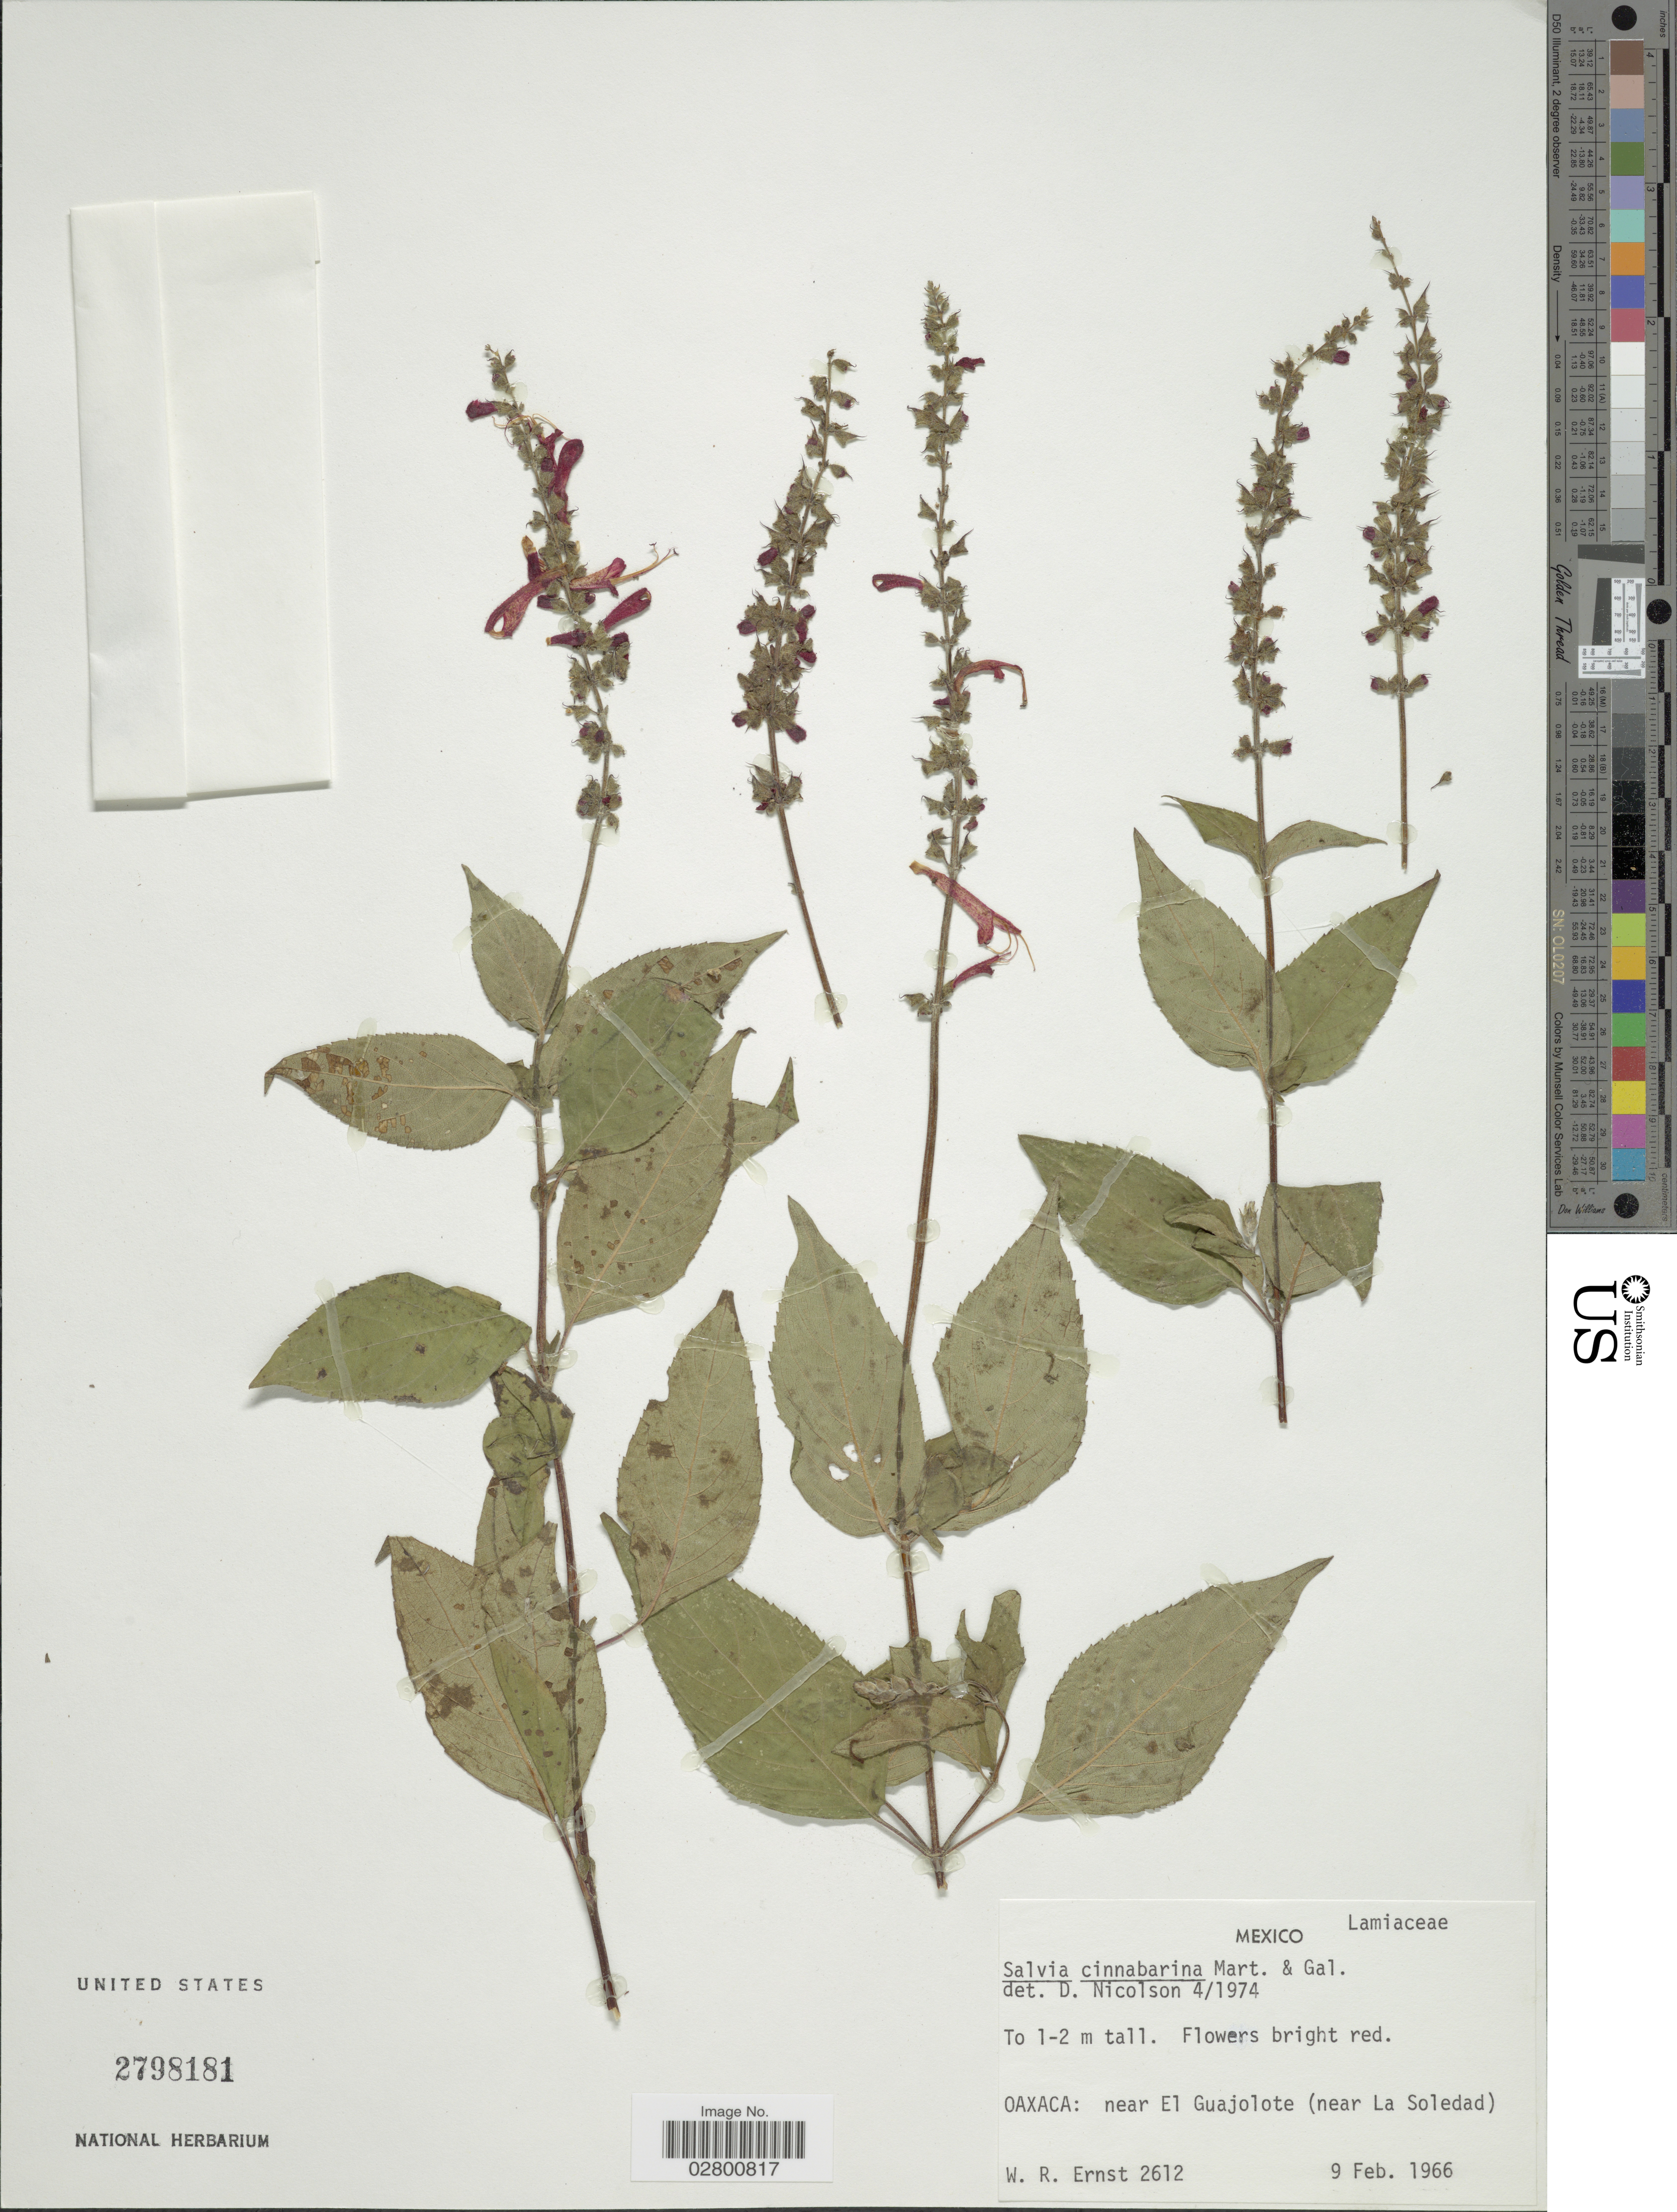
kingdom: Plantae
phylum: Tracheophyta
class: Magnoliopsida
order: Lamiales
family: Lamiaceae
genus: Salvia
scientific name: Salvia cinnabarina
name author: M. Martens & Galeotti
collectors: W. R. Ernst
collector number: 2612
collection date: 1966-02-09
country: Mexico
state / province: Oaxaca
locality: Near El Guajolote (near La Soledad).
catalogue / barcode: US 2798181